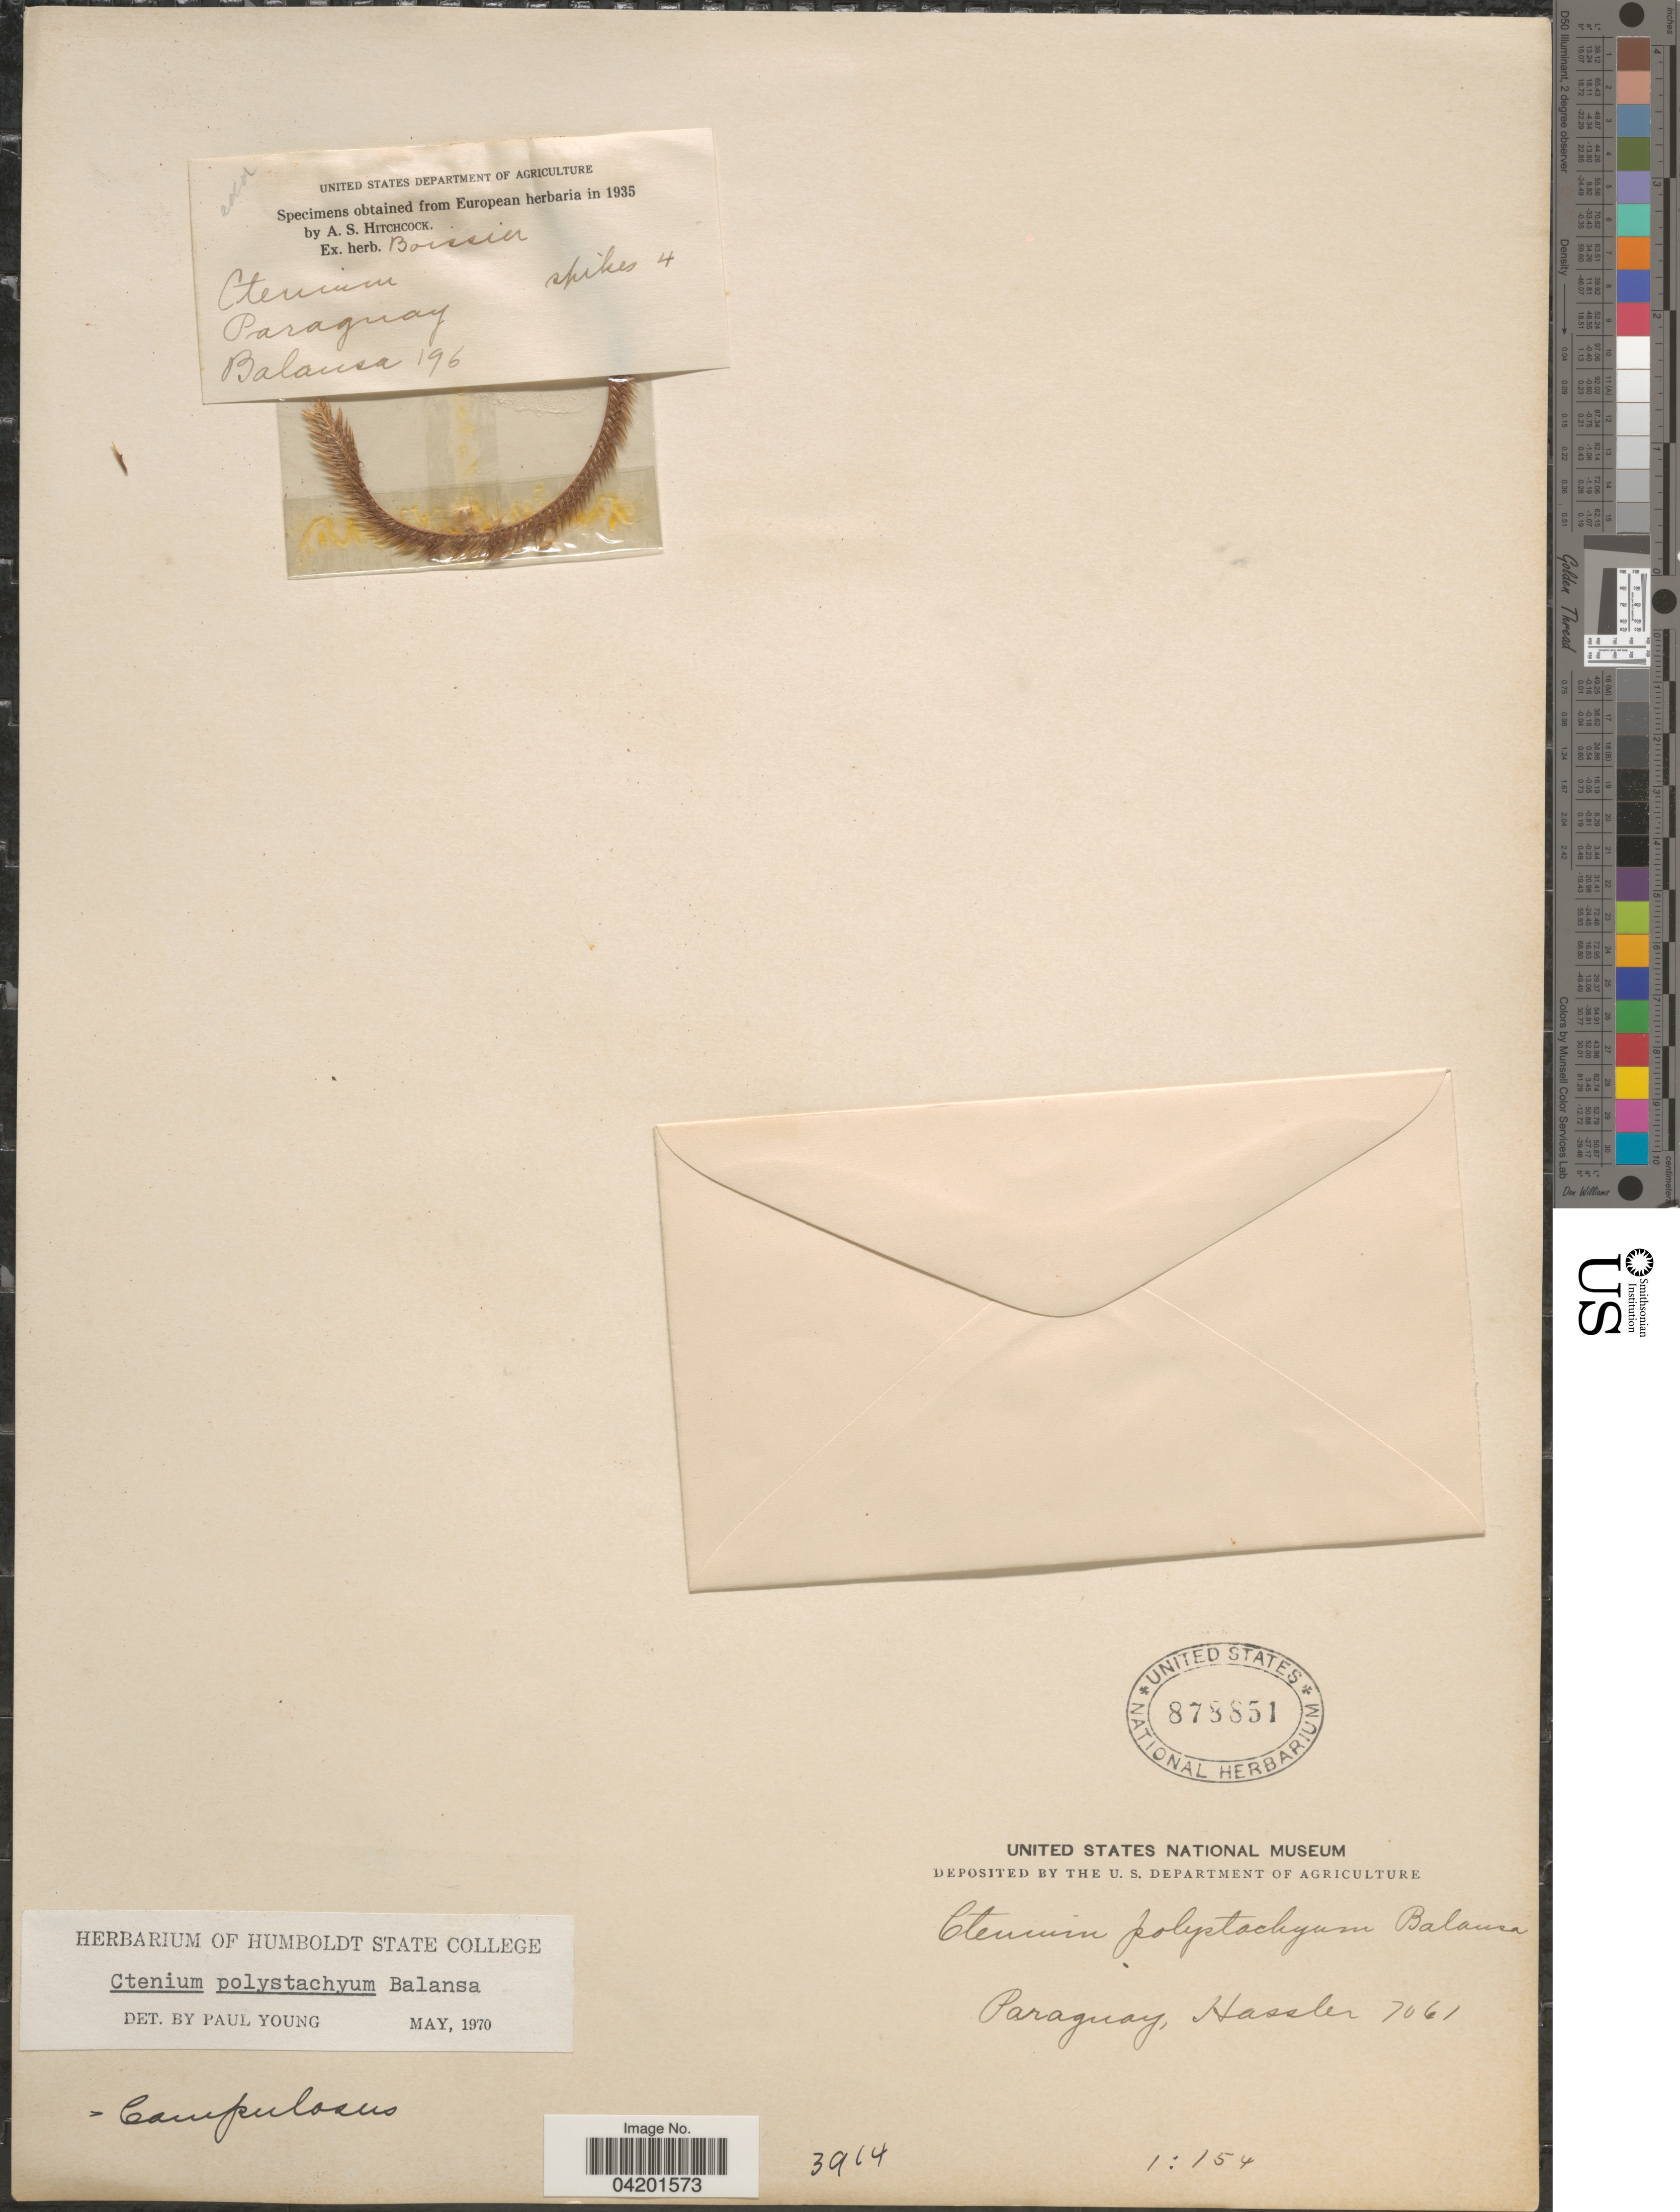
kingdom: Plantae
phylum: Tracheophyta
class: Liliopsida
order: Poales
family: Poaceae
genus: Ctenium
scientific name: Ctenium polystachyum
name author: Balansa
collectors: Hassler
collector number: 7061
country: Paraguay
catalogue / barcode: US 878851